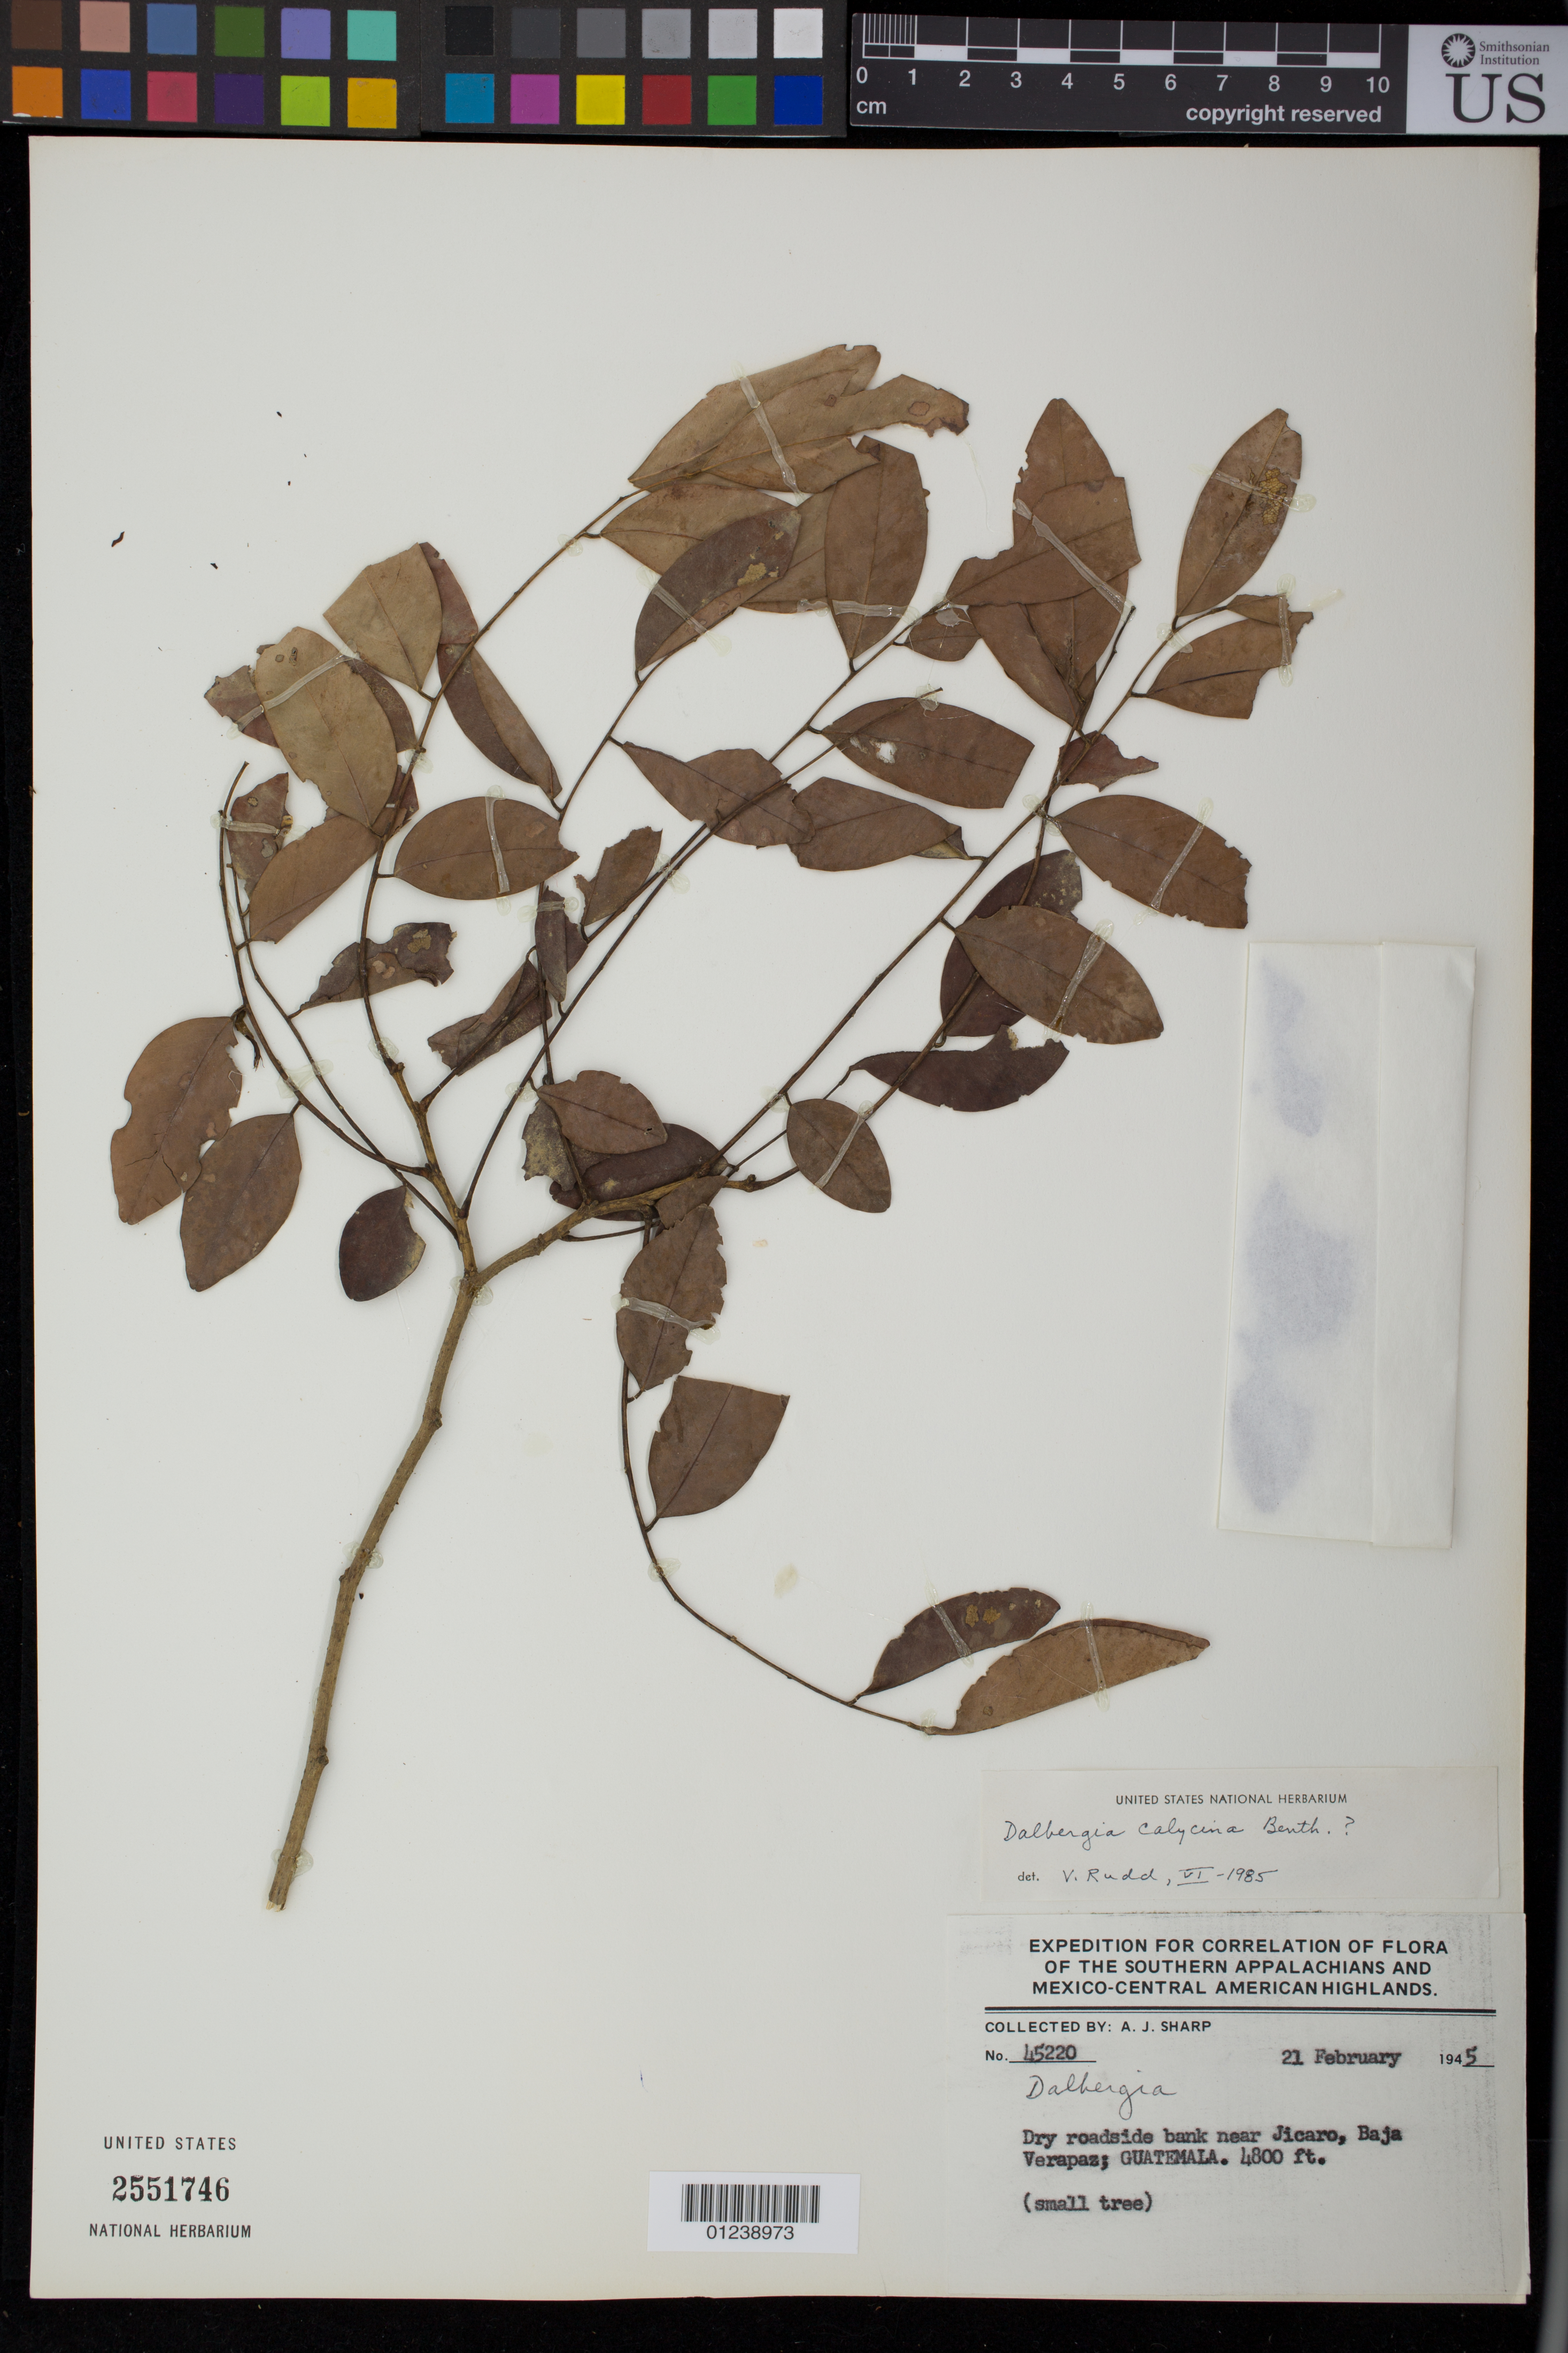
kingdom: Plantae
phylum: Tracheophyta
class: Magnoliopsida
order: Fabales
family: Fabaceae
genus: Dalbergia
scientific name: Dalbergia calycina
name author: Benth.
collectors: A. J. Sharp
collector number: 45220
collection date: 1945-02-21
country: Guatemala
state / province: Baja Verapaz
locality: near Jicaro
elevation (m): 1463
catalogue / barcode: US 2551746